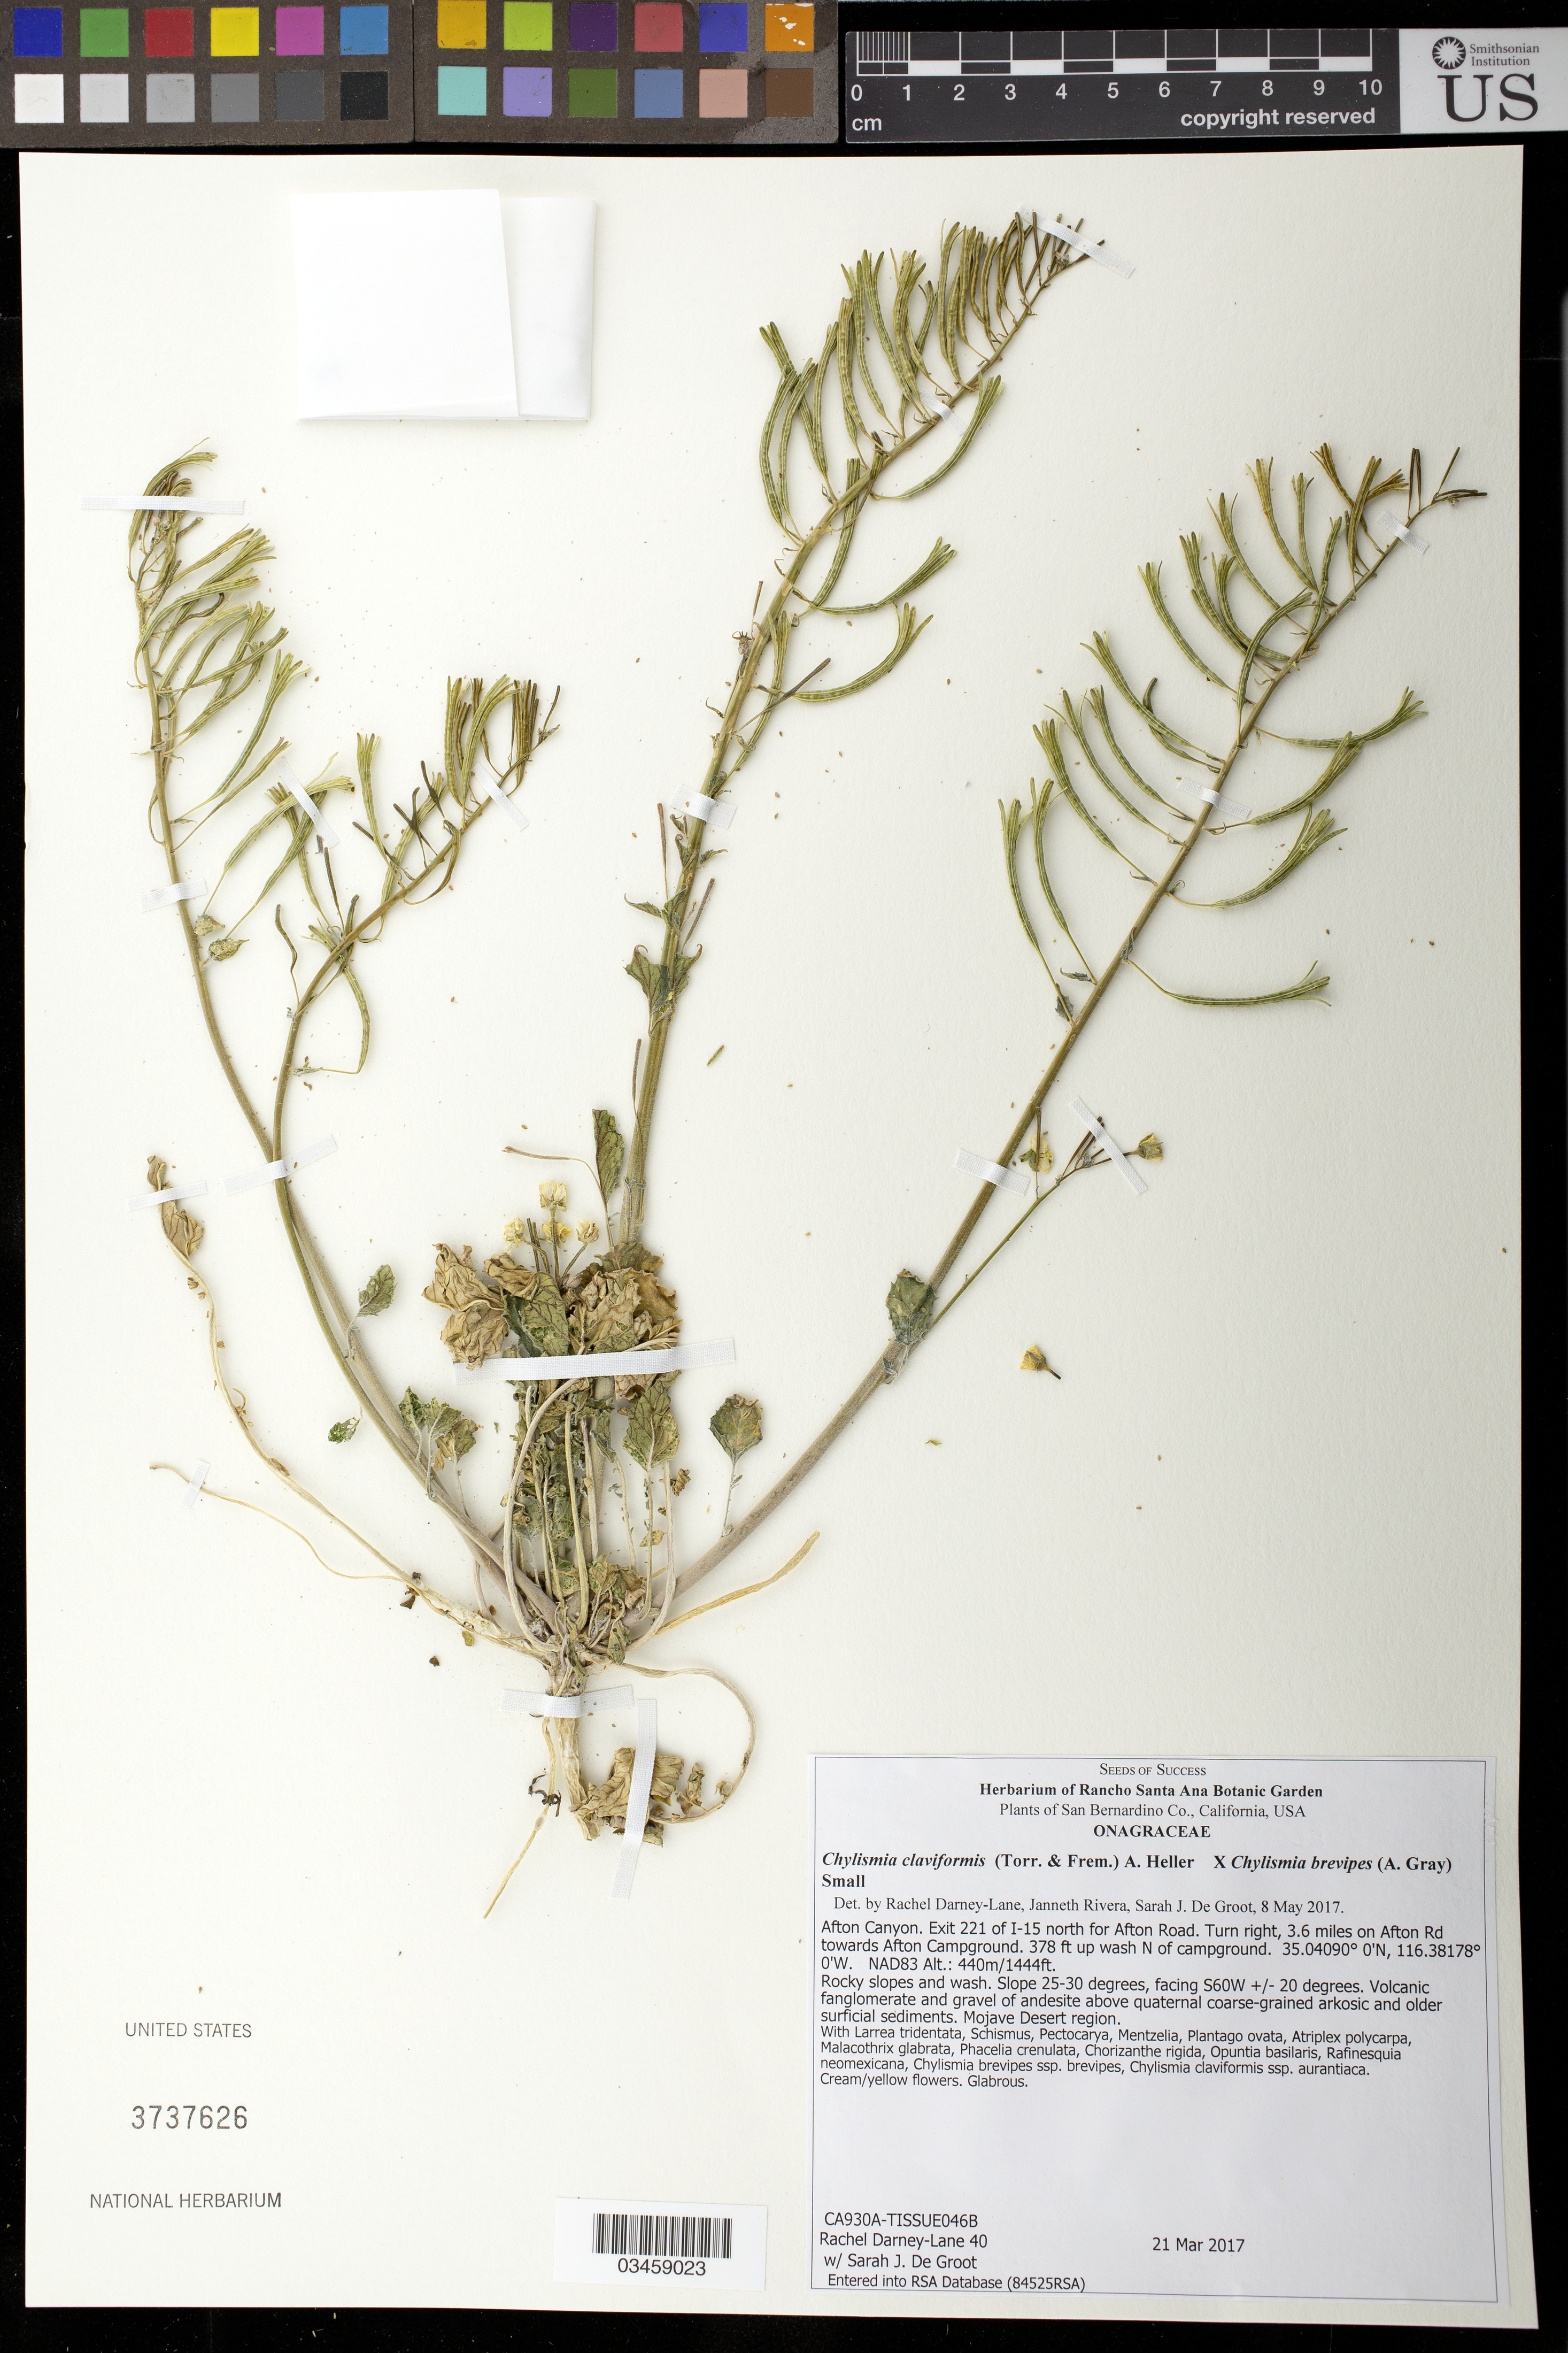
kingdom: Plantae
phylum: Tracheophyta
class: Magnoliopsida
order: Myrtales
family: Onagraceae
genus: Chylismia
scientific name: Chylismia brevipes subsp. brevipes x C. claviformis (Torr. & Frém.) A. Heller subsp. claviformis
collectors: R. Darney-Lane & S. De Groot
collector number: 40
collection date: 2017-03-21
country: United States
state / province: California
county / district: San Bernardino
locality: Afton Canyon. Exit 221 of I-15 N of Afton Road, turn right, 3.6 mi. on Afton Rd towards Afton Campground, 378 ft up wash campground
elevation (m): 440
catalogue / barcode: US 3737626